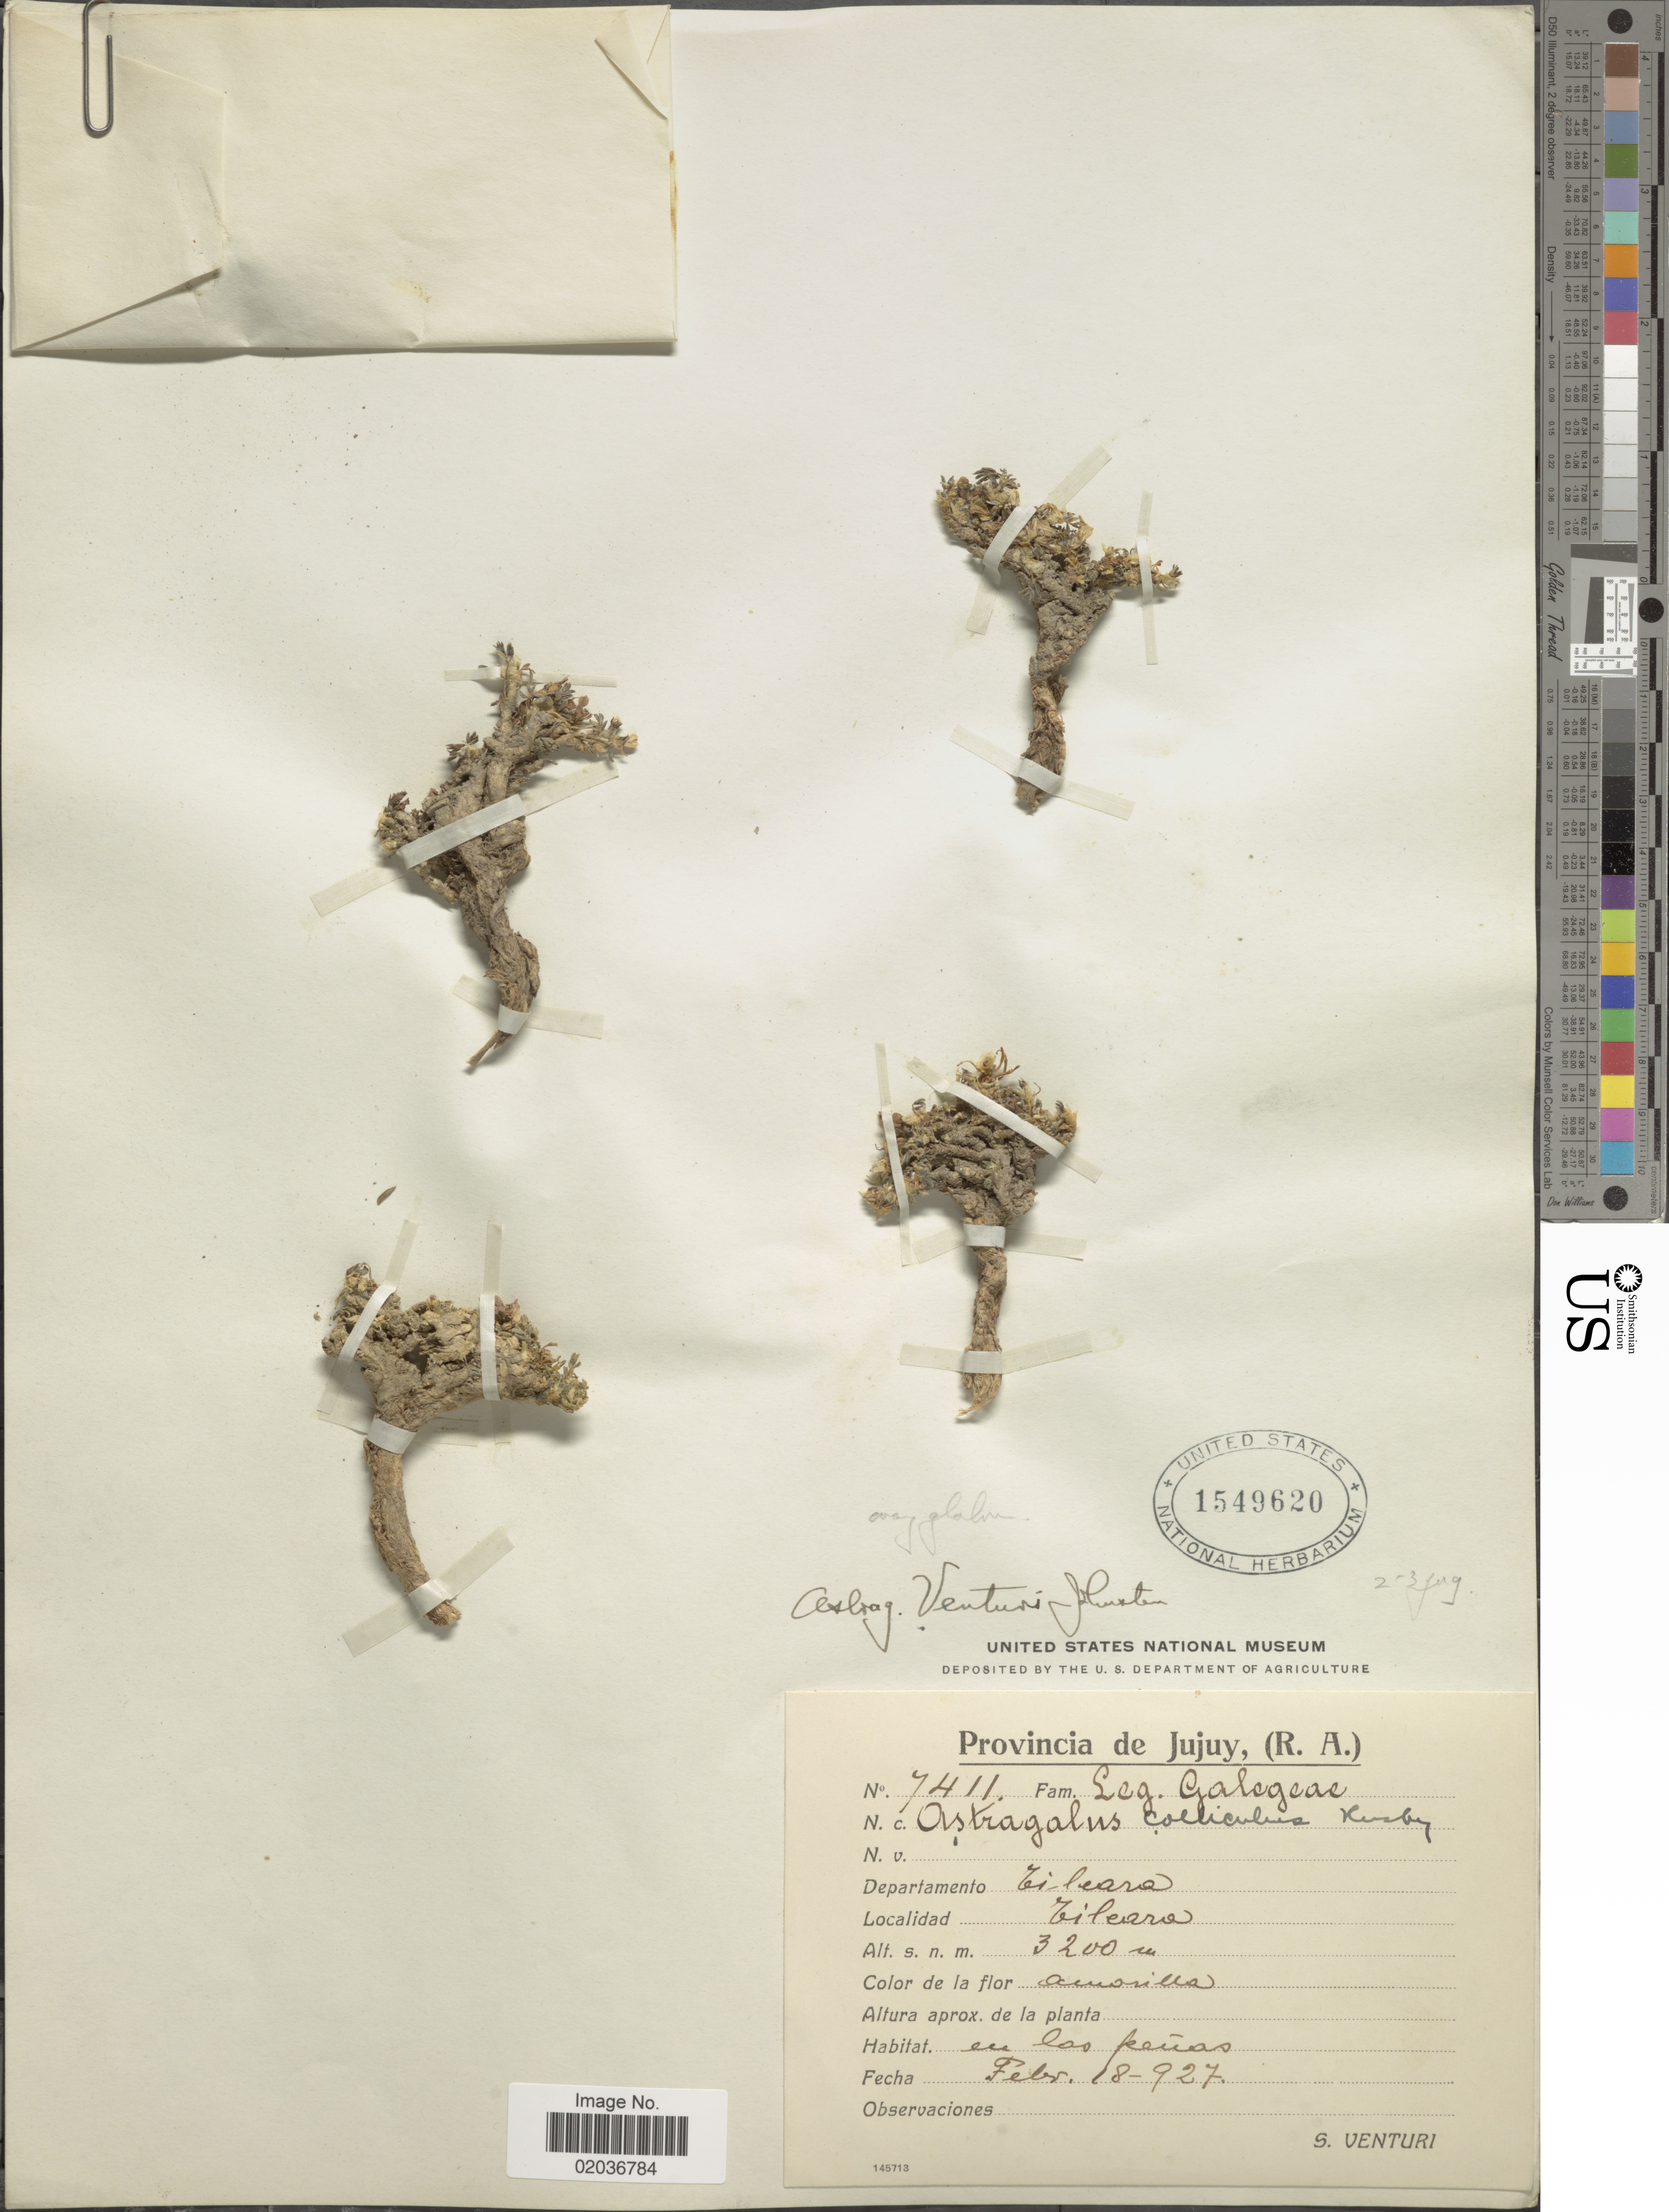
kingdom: Plantae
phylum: Tracheophyta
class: Magnoliopsida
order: Fabales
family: Fabaceae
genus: Astragalus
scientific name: Astragalus venturii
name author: I.M. Johnst.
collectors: S. Venturi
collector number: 7411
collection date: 1927-02-18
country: Argentina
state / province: Jujuy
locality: (R.A.) Departamento Cileara, Cileara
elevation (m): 3200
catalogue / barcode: US 1549620